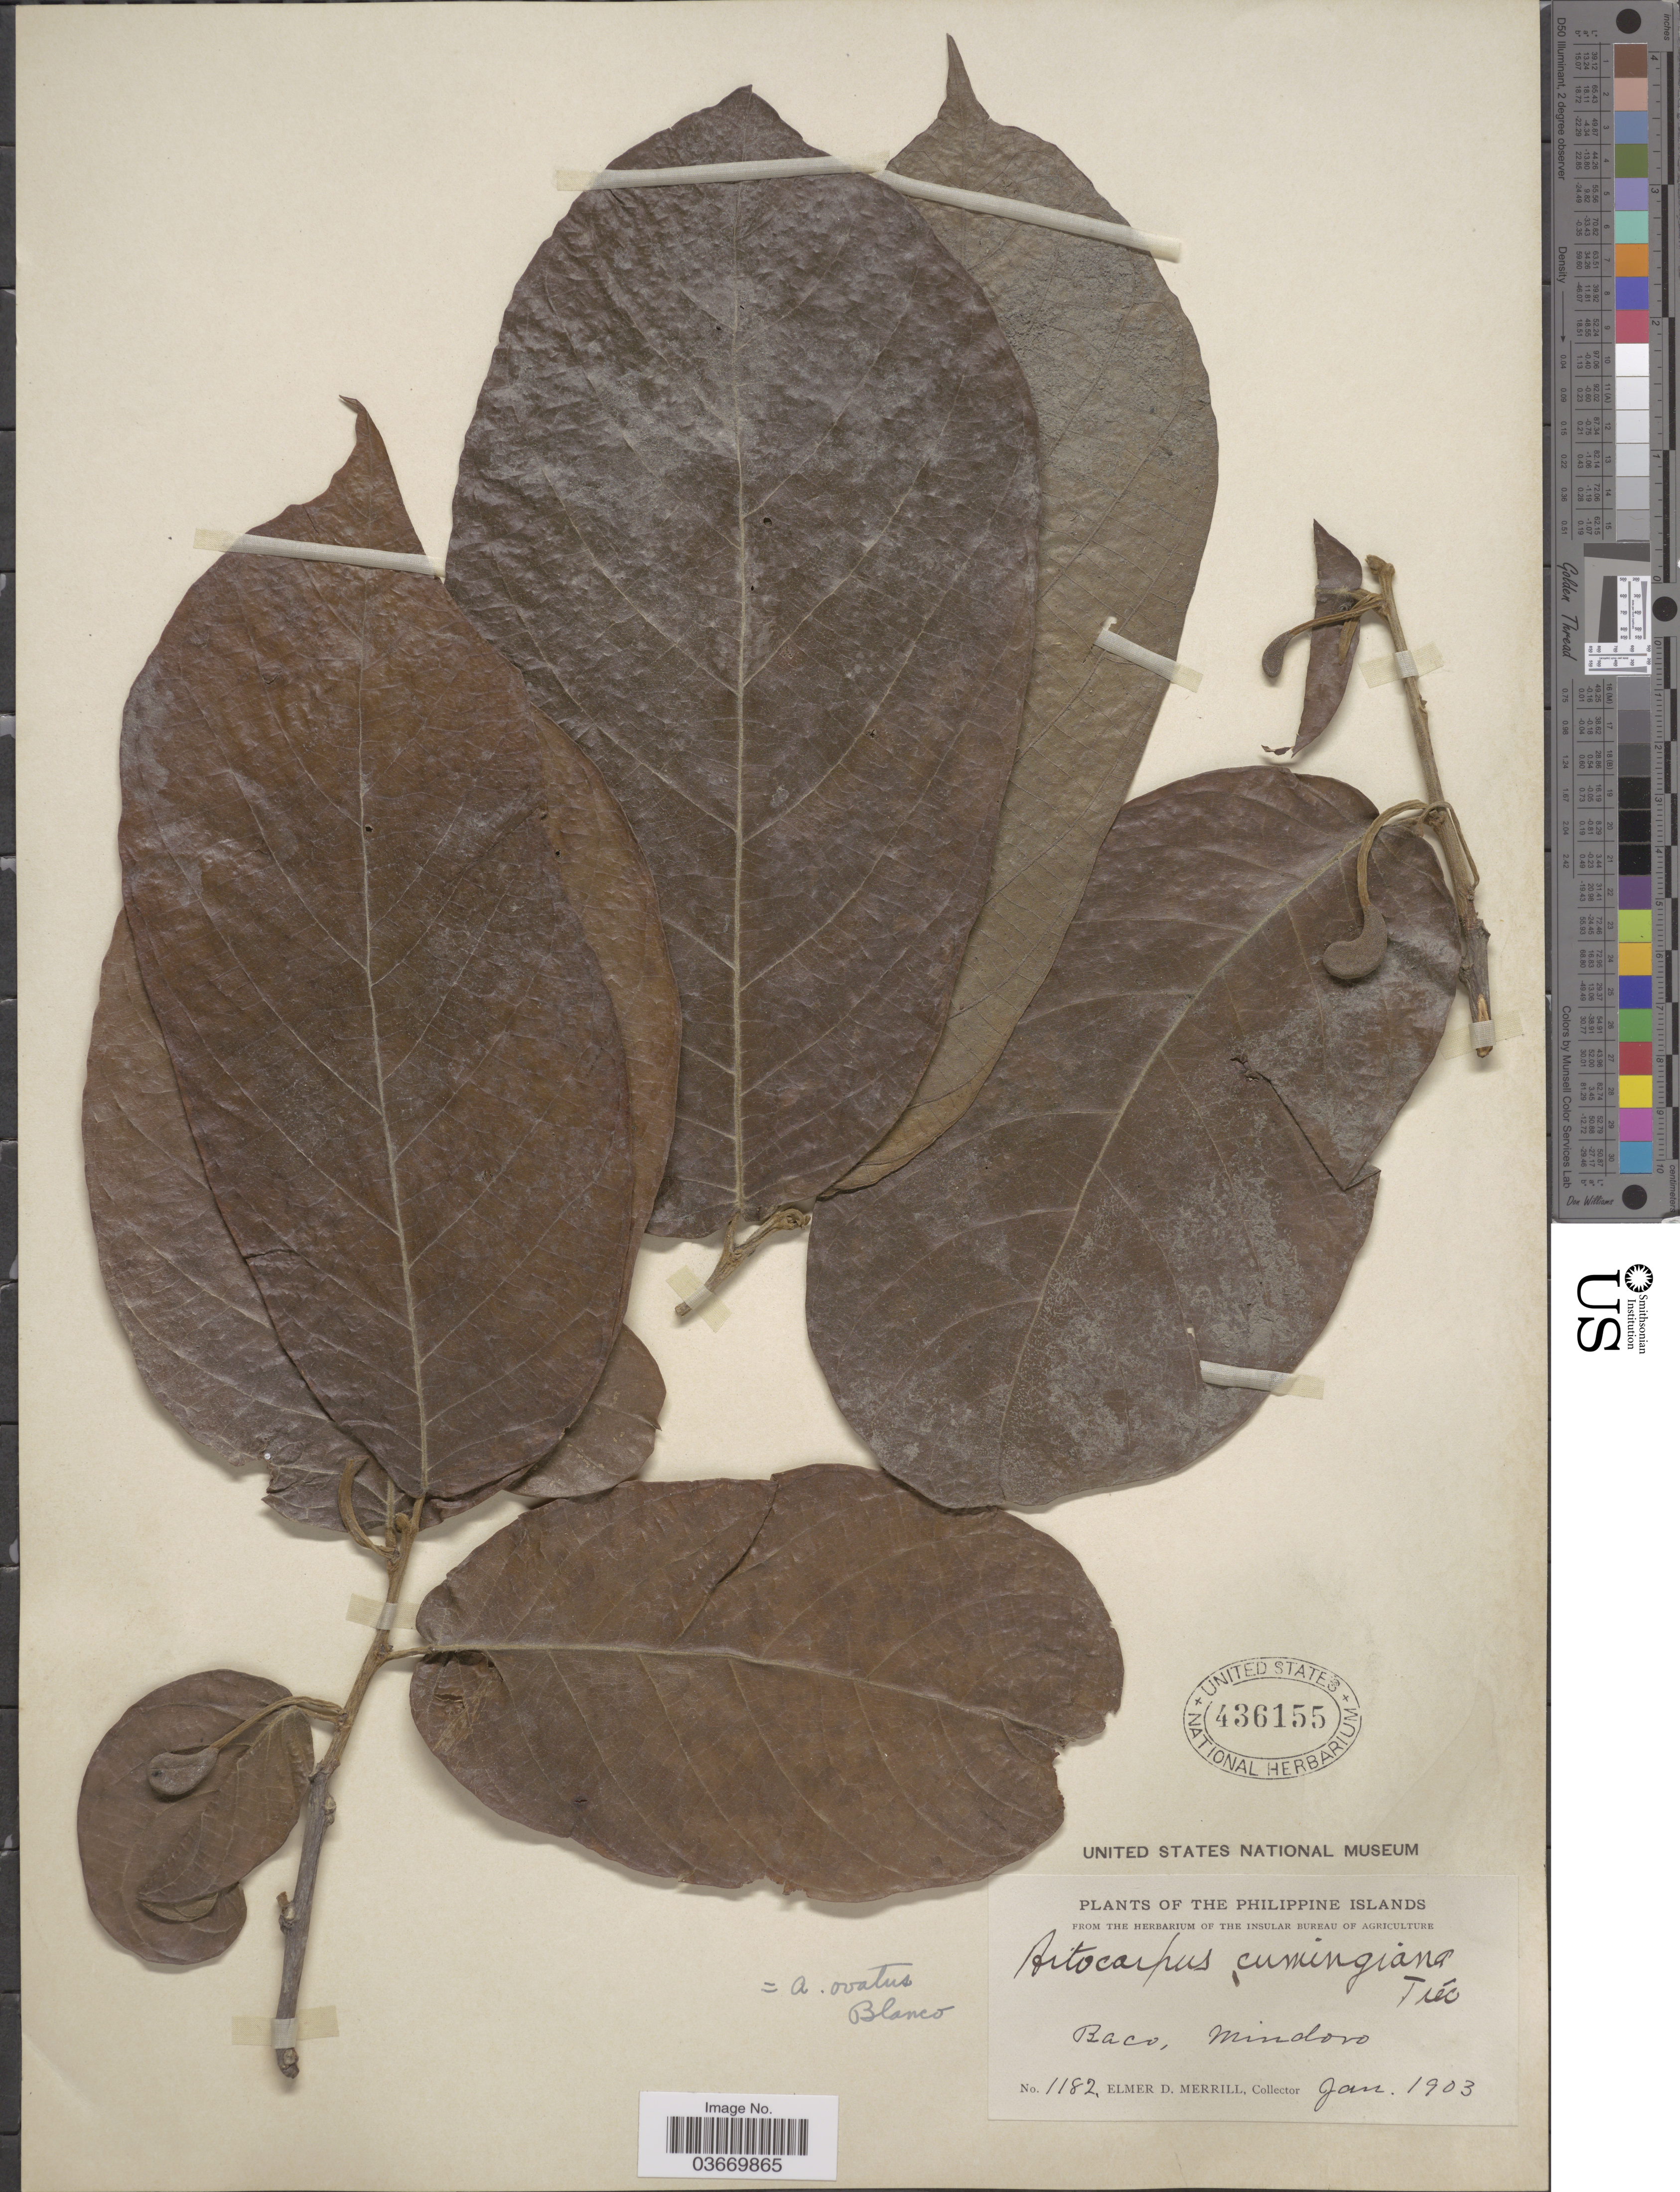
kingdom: Plantae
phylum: Tracheophyta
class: Magnoliopsida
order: Rosales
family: Moraceae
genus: Artocarpus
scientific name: Artocarpus ovatus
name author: Blanco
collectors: E. D. Merrill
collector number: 1182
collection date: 1903-01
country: Philippines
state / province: Mimaropa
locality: The Philippine Islands. Baco, Mindoro.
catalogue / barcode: US 436155